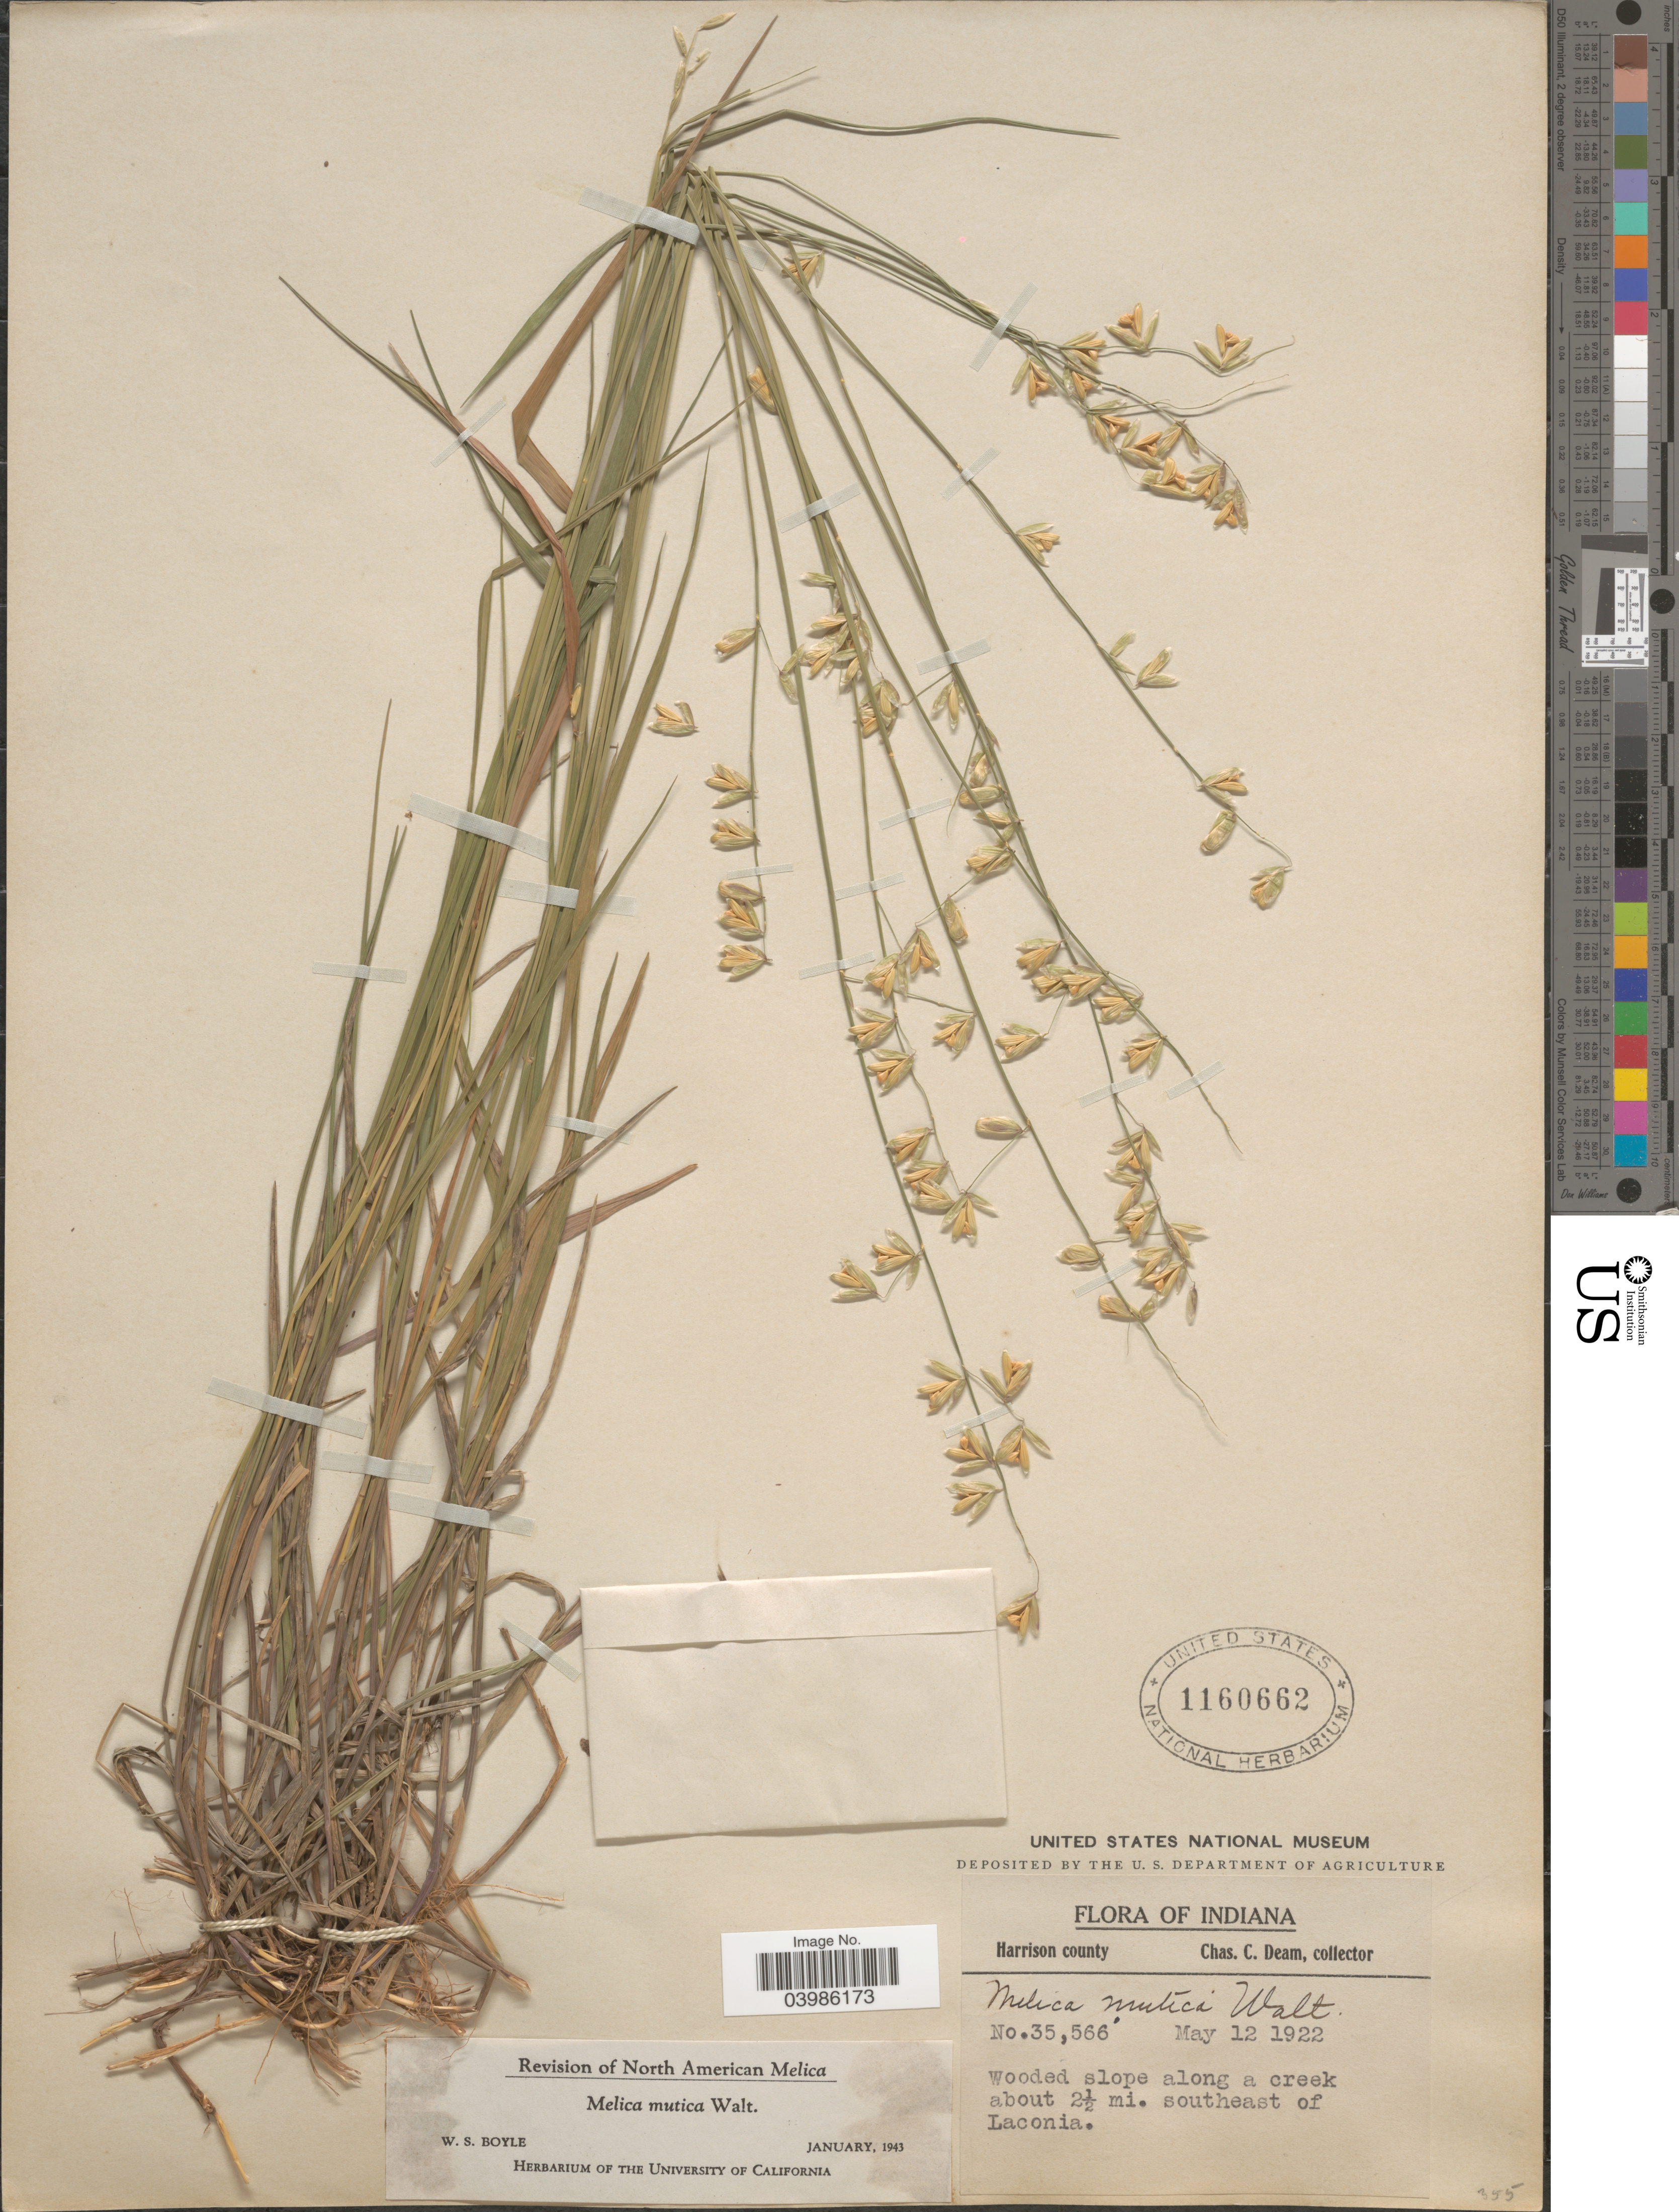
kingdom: Plantae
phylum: Tracheophyta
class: Liliopsida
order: Poales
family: Poaceae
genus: Melica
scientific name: Melica mutica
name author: Walter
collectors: C. C. Deam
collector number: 35566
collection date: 1922-05-12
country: United States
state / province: Indiana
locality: Harrison county. Wooded slope along a creek about 2½ mi. southeast of Laconia.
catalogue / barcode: US 1160662